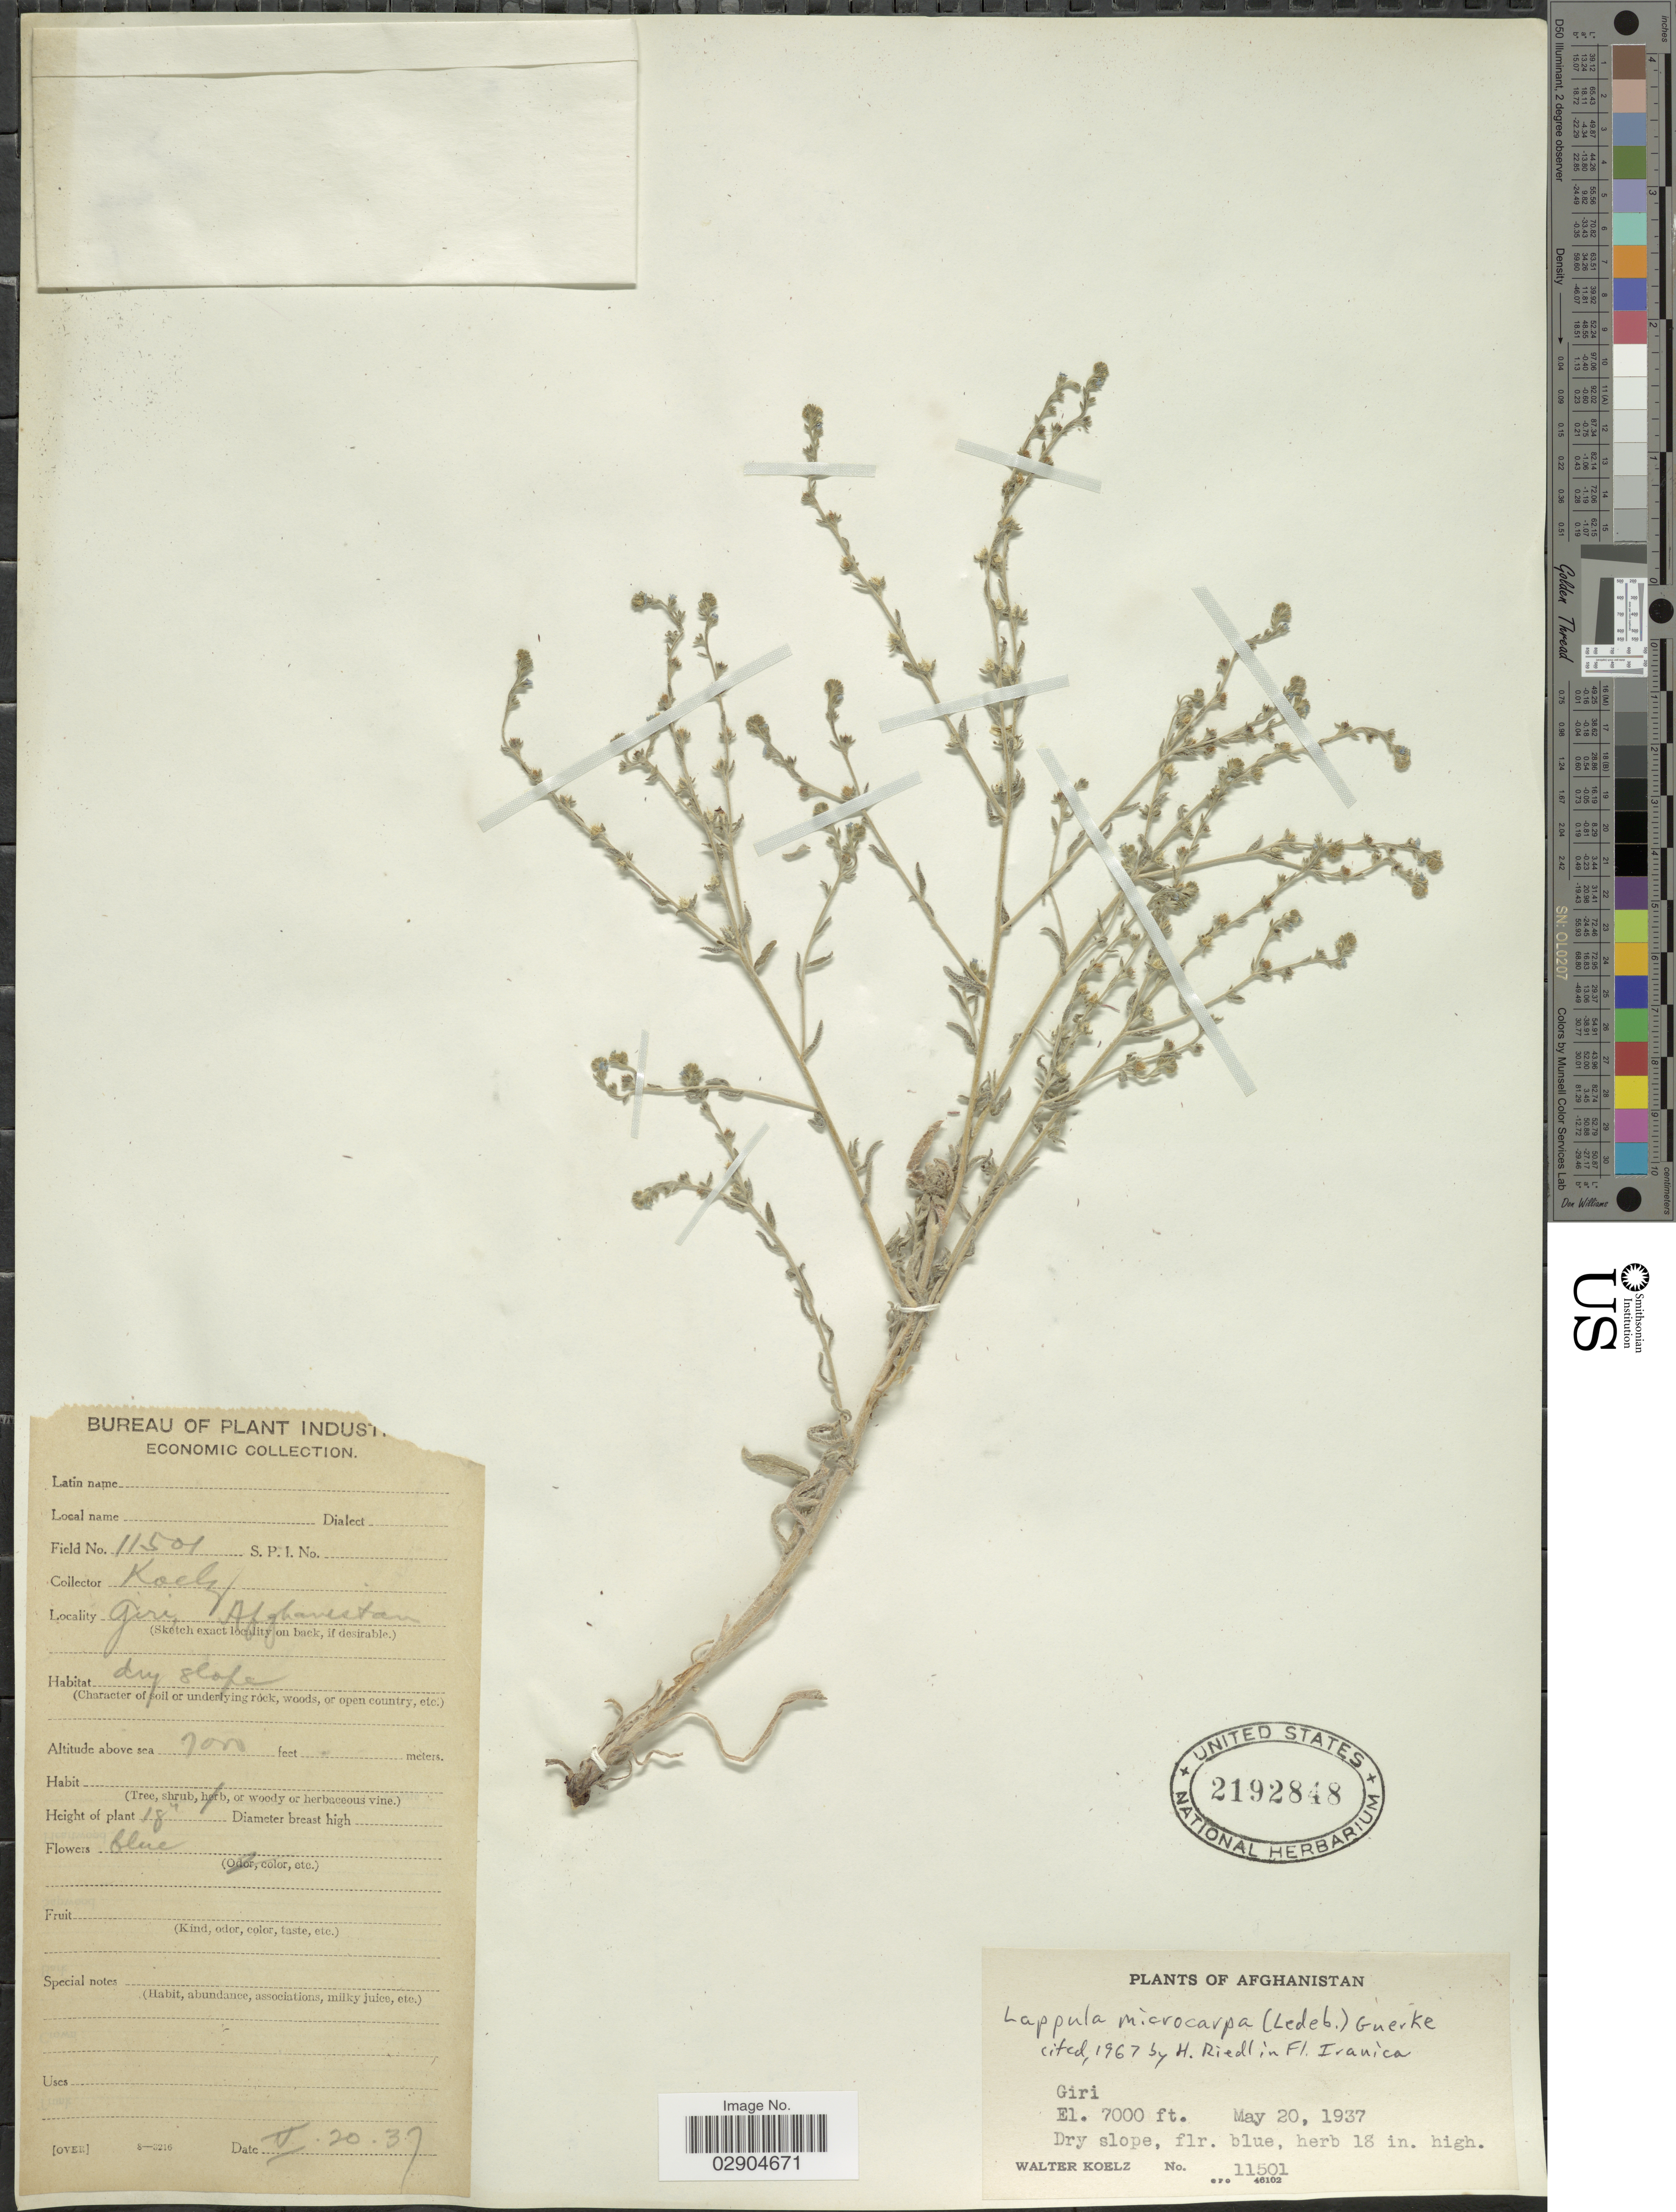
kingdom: Plantae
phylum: Tracheophyta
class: Magnoliopsida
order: Boraginales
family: Boraginaceae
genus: Lappula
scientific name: Lappula microcarpa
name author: (Ledeb.) Gürke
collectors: W. N. Koelz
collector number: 11501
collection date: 1937-05-20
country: Afghanistan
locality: Giri.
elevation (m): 2134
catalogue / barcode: US 2192848